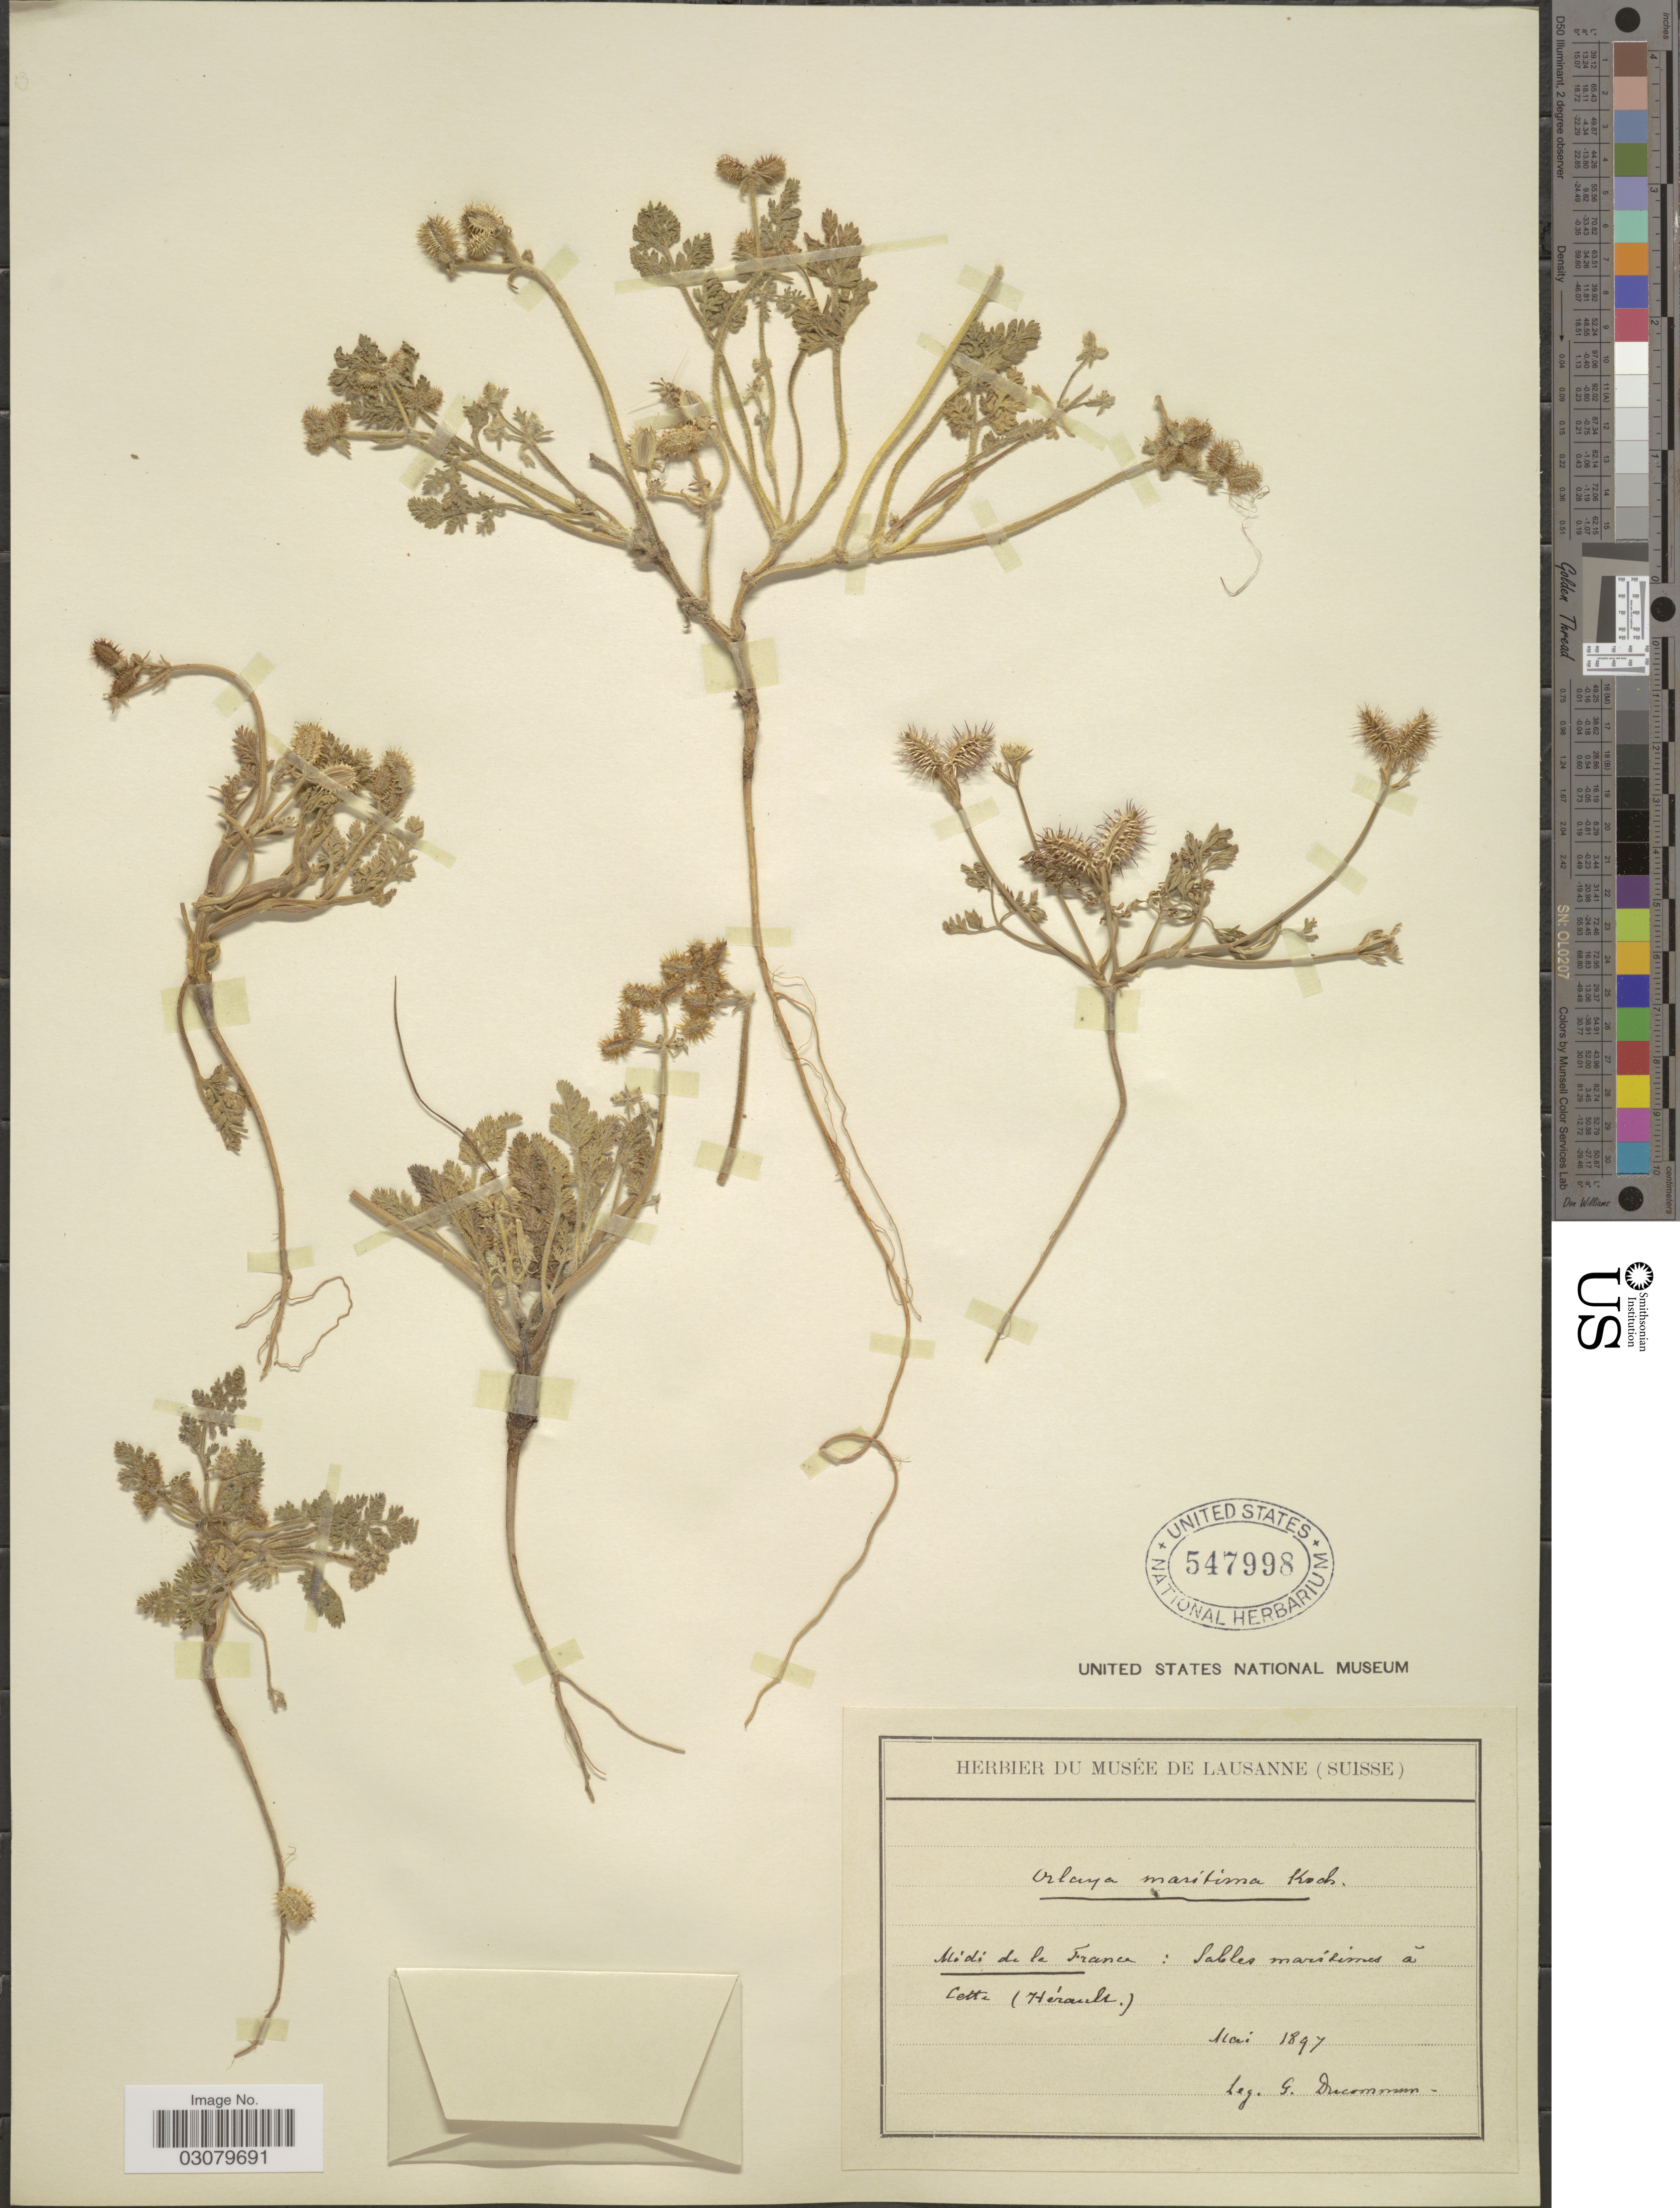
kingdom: Plantae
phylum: Tracheophyta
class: Magnoliopsida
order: Apiales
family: Apiaceae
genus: Orlaya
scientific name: Orlaya maritima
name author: W.D.J. Koch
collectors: G. Ducommun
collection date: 1897-05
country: France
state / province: Occitanie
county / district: Hérault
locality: Midi de la France: Sales maritimes á Cette (Hérault).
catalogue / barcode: US 547998